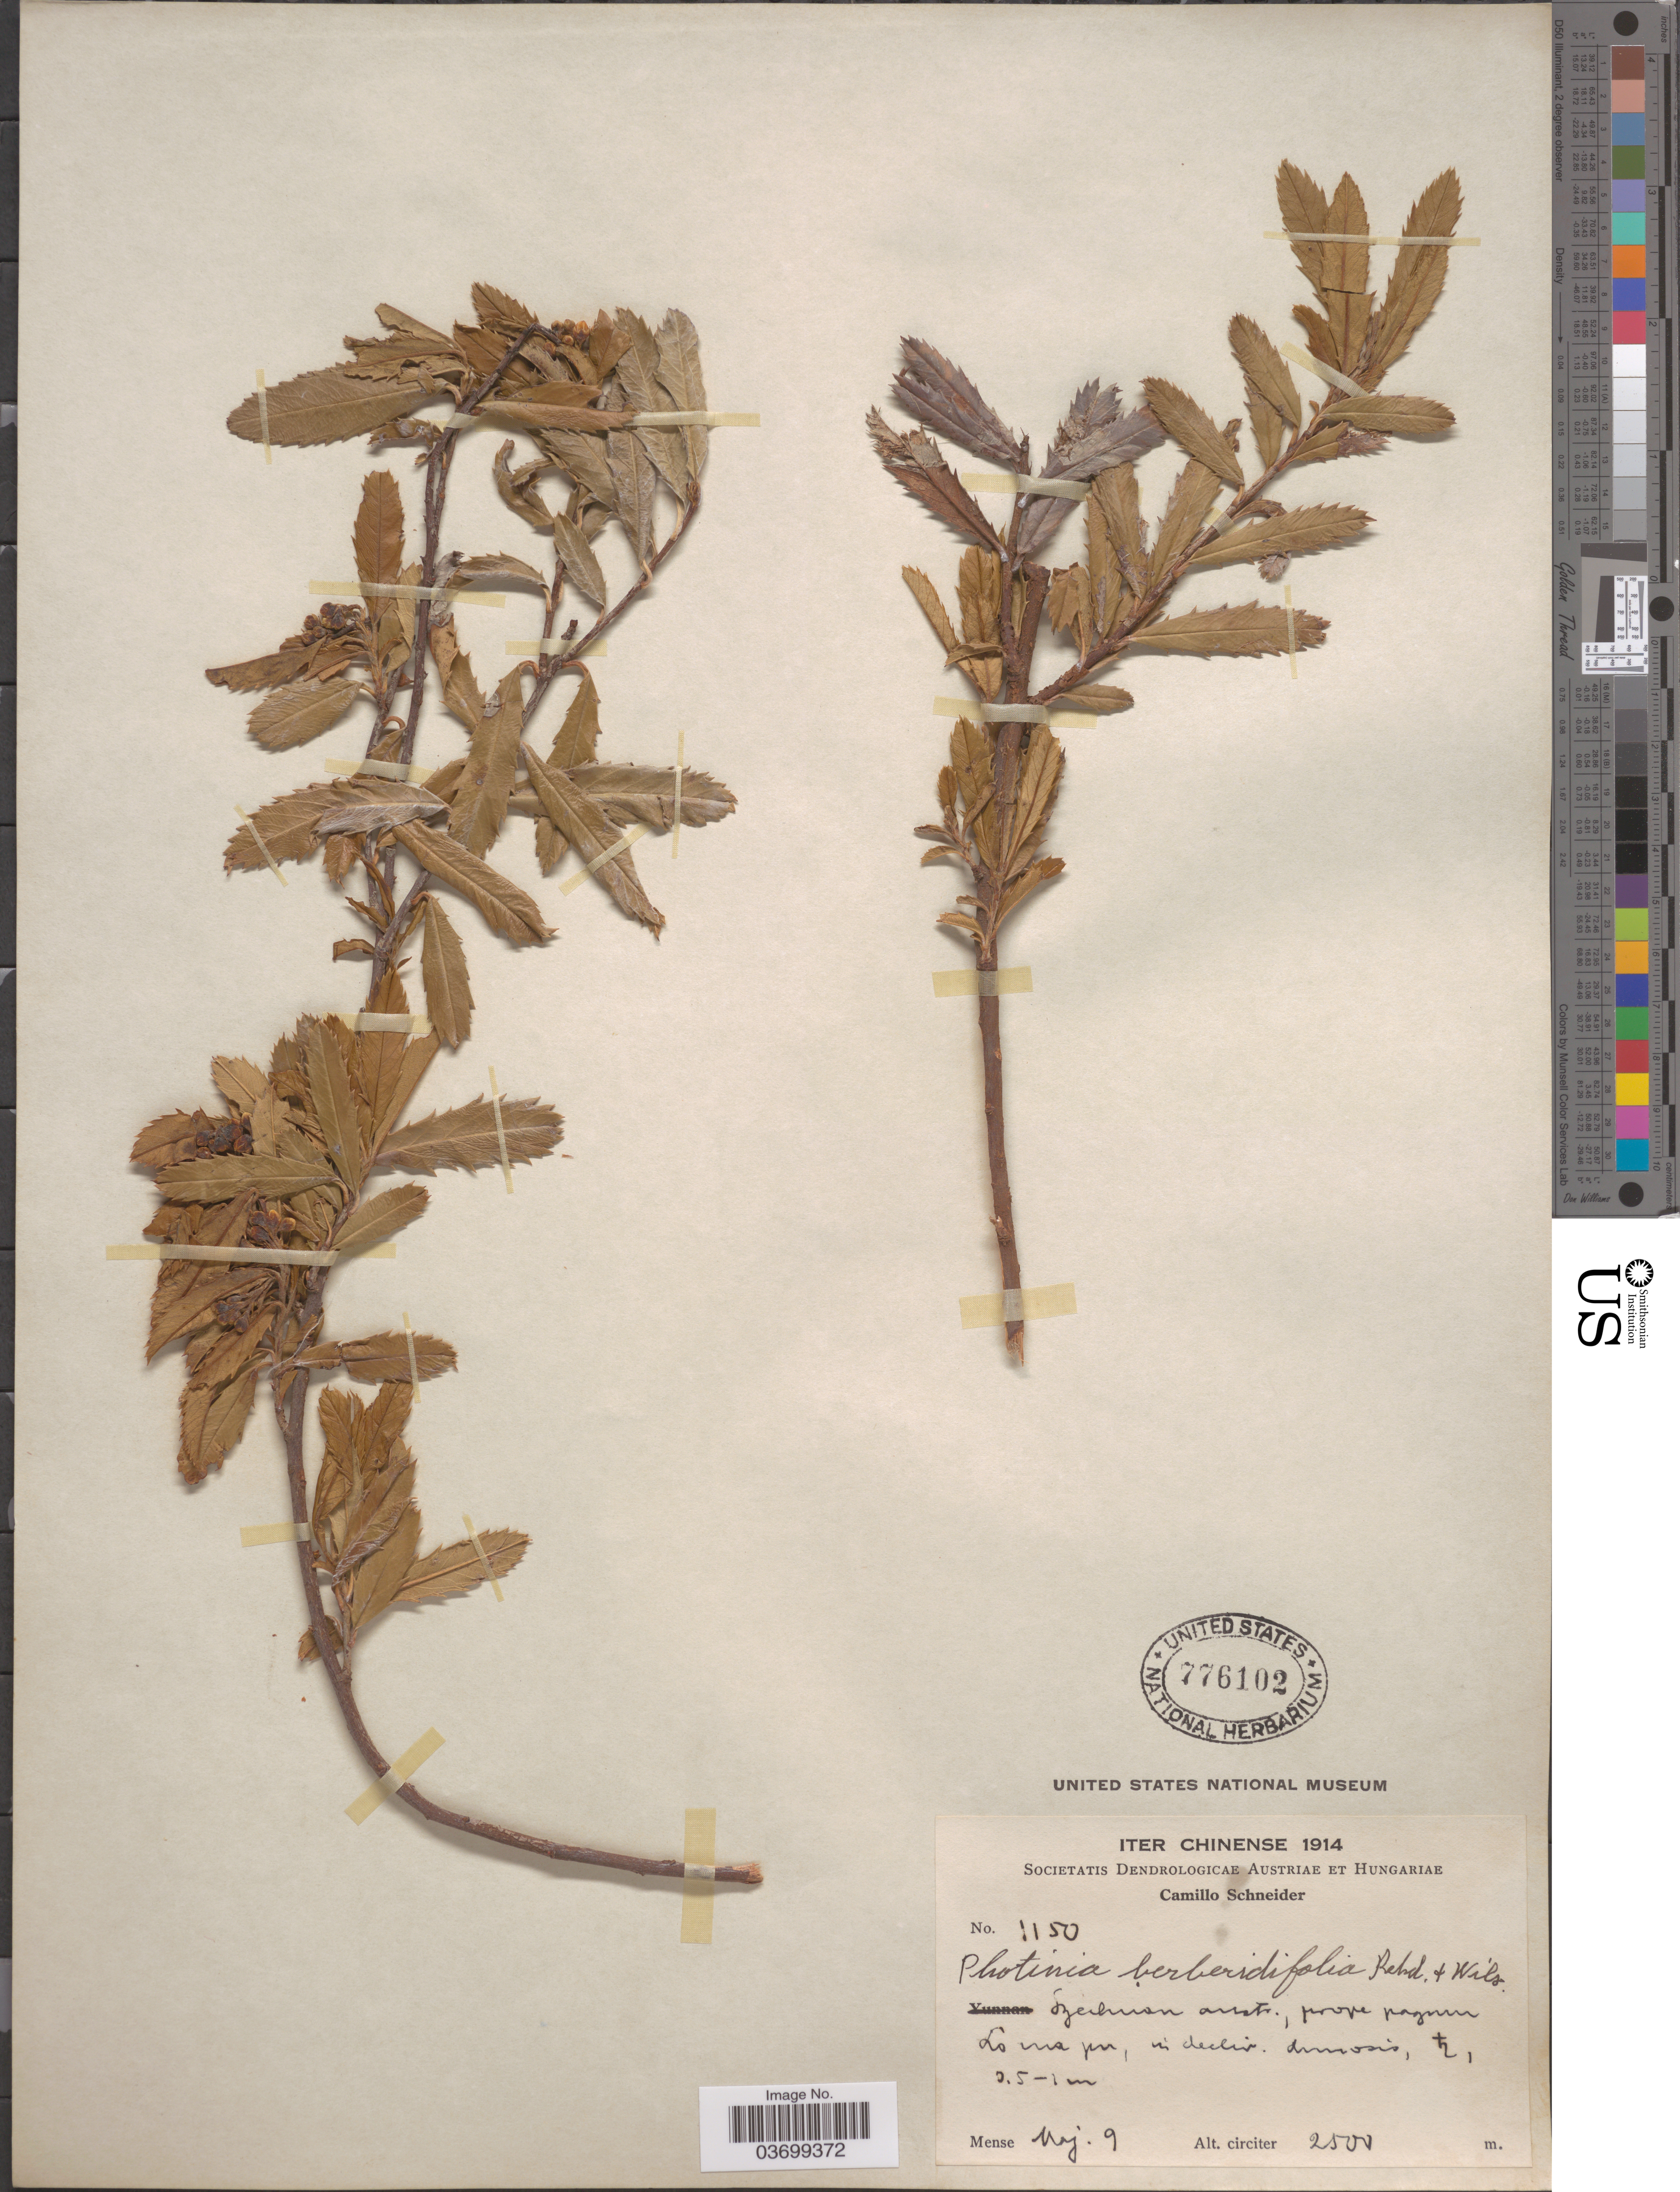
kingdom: Plantae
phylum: Tracheophyta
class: Magnoliopsida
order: Rosales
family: Rosaceae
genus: Photinia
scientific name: Photinia berberidifolia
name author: Rehder & E.H. Wilson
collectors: C. K. Schneider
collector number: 1150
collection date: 1914-05-09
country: China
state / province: Sichuan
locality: Iter Chinense. Szechuan austr., prope pagum Lo ma pu, in decliv. dumosis. [interpreted]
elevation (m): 2500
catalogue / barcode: US 776102